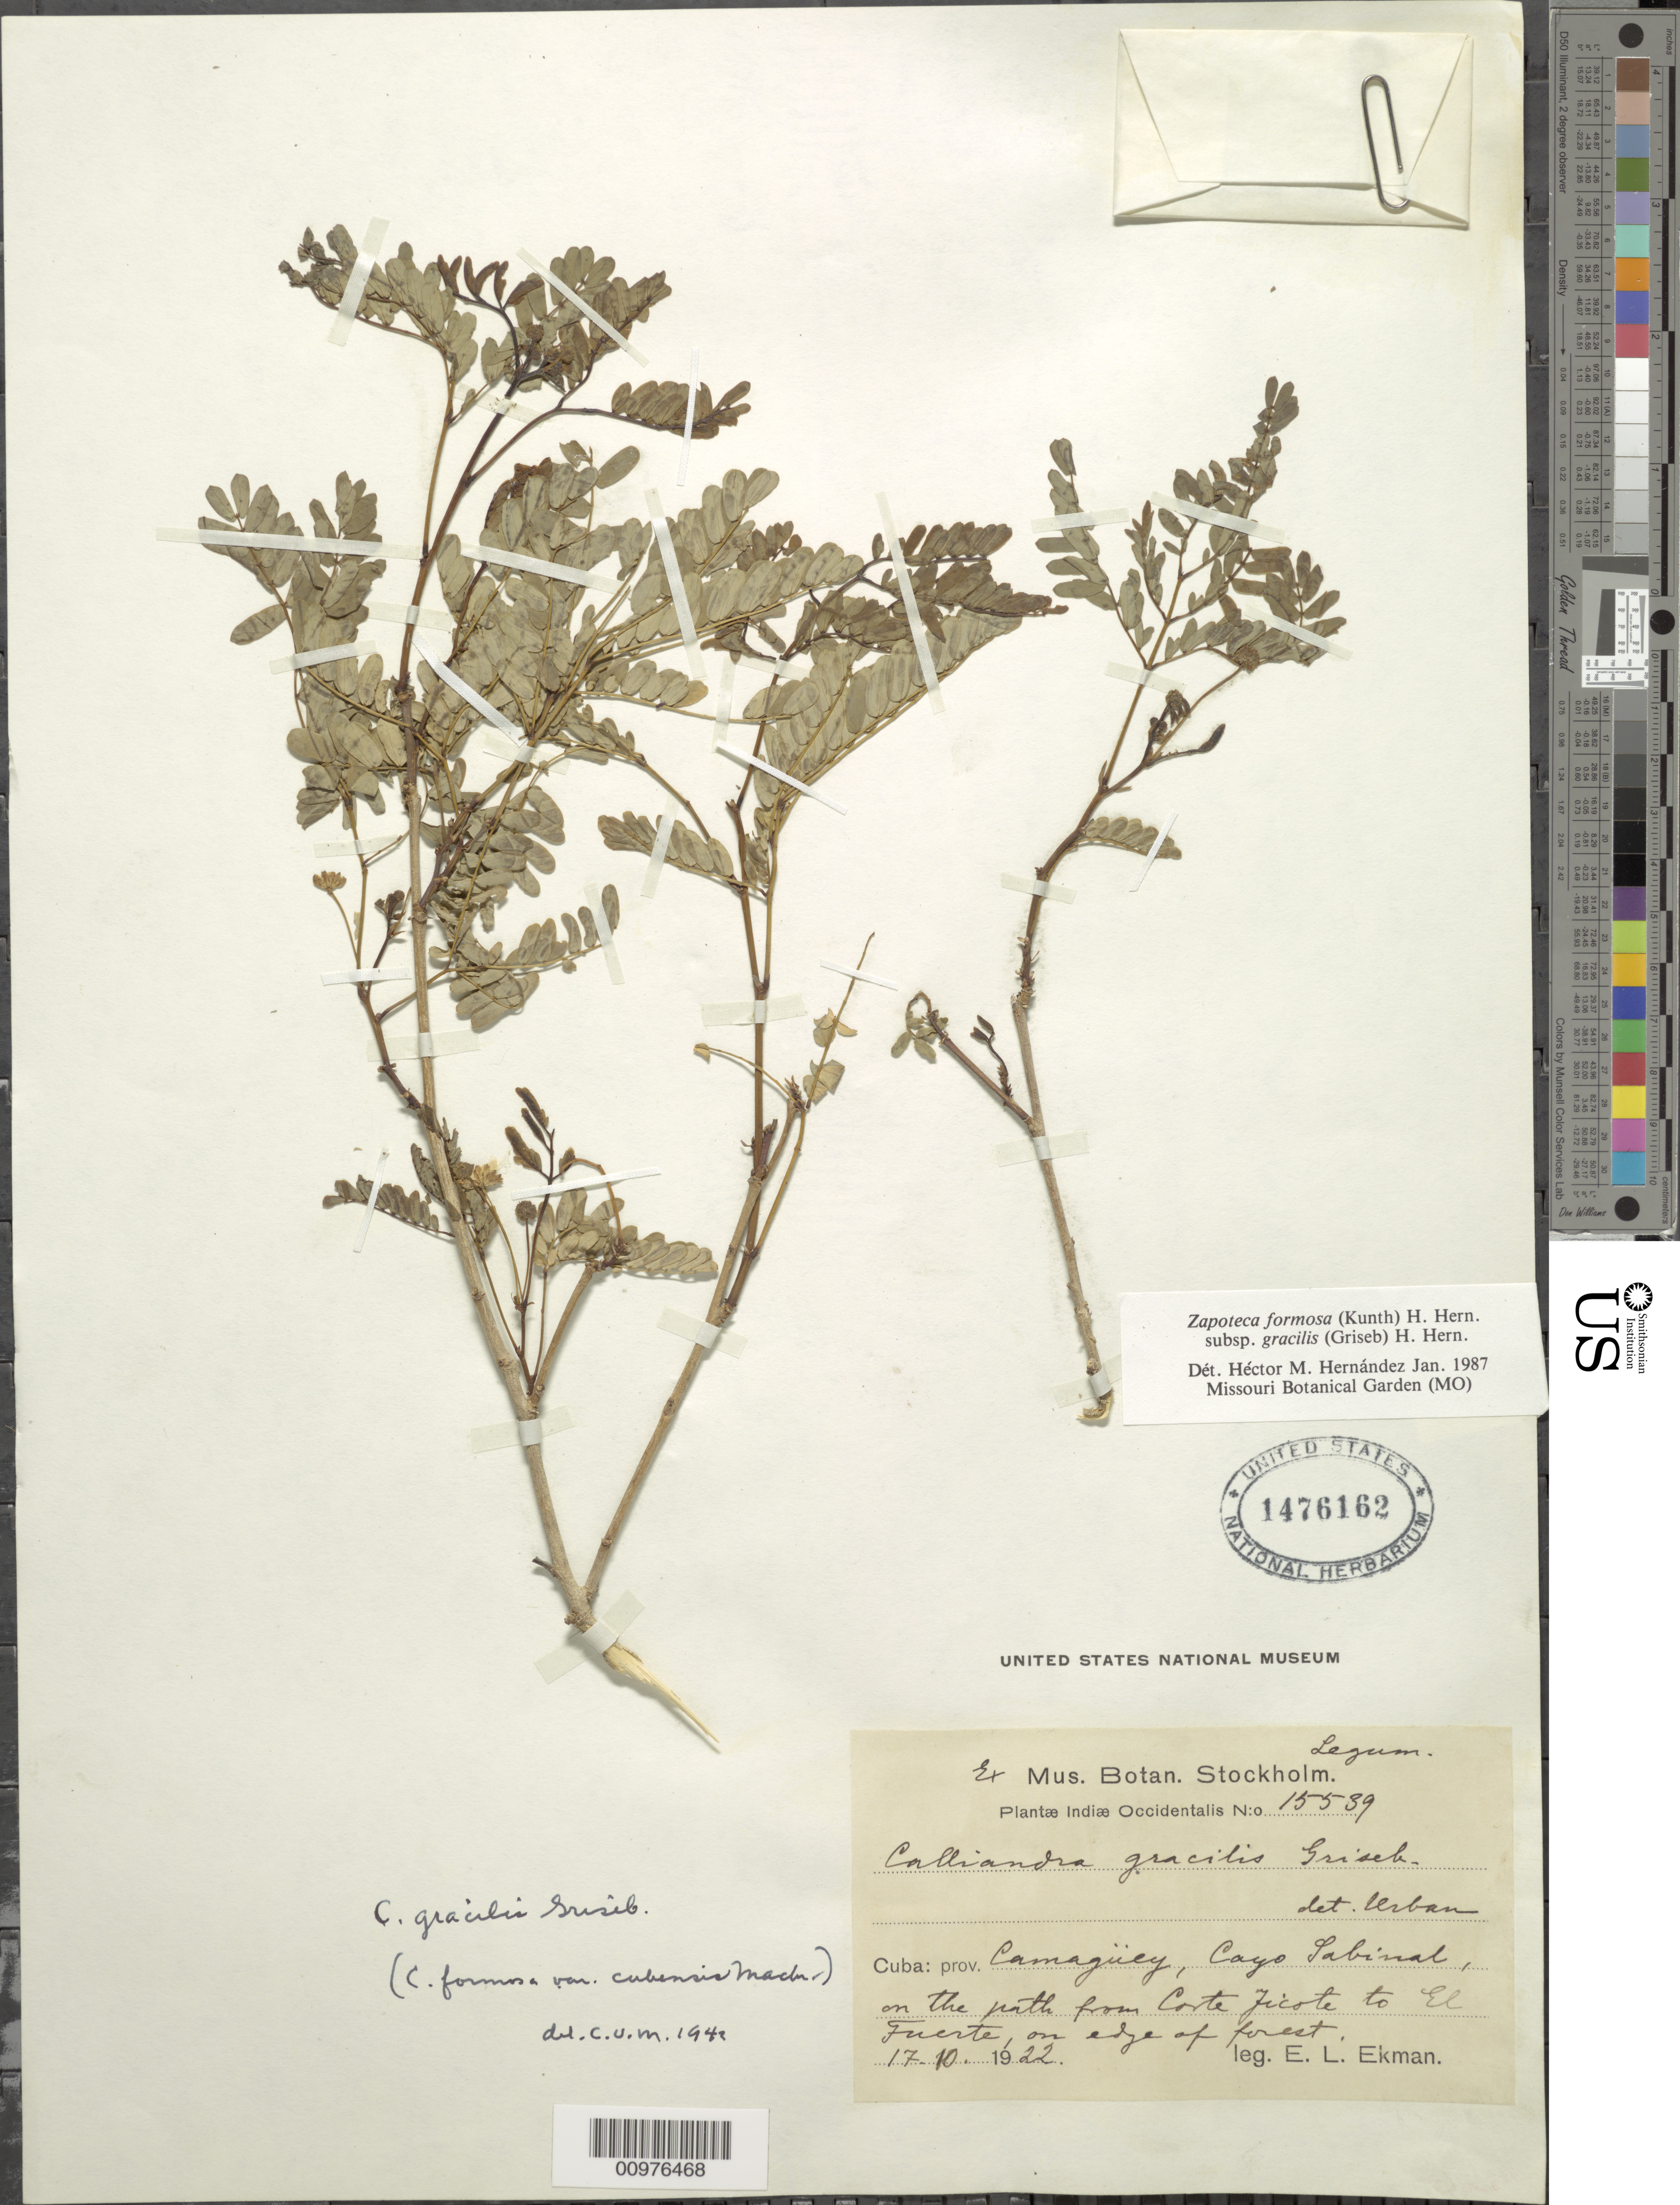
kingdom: Plantae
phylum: Tracheophyta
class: Magnoliopsida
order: Fabales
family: Fabaceae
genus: Zapoteca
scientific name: Zapoteca formosa subsp. gracilis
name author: (Griseb.) H.M. Hern.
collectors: E. L. Ekman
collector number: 15539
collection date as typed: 17 Oct 1922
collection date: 1922-10-17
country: Cuba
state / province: Camagüey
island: Cuba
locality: Cayo Sabinal, on the path from Carte Ficote to el Fuerte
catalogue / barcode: US 1476162